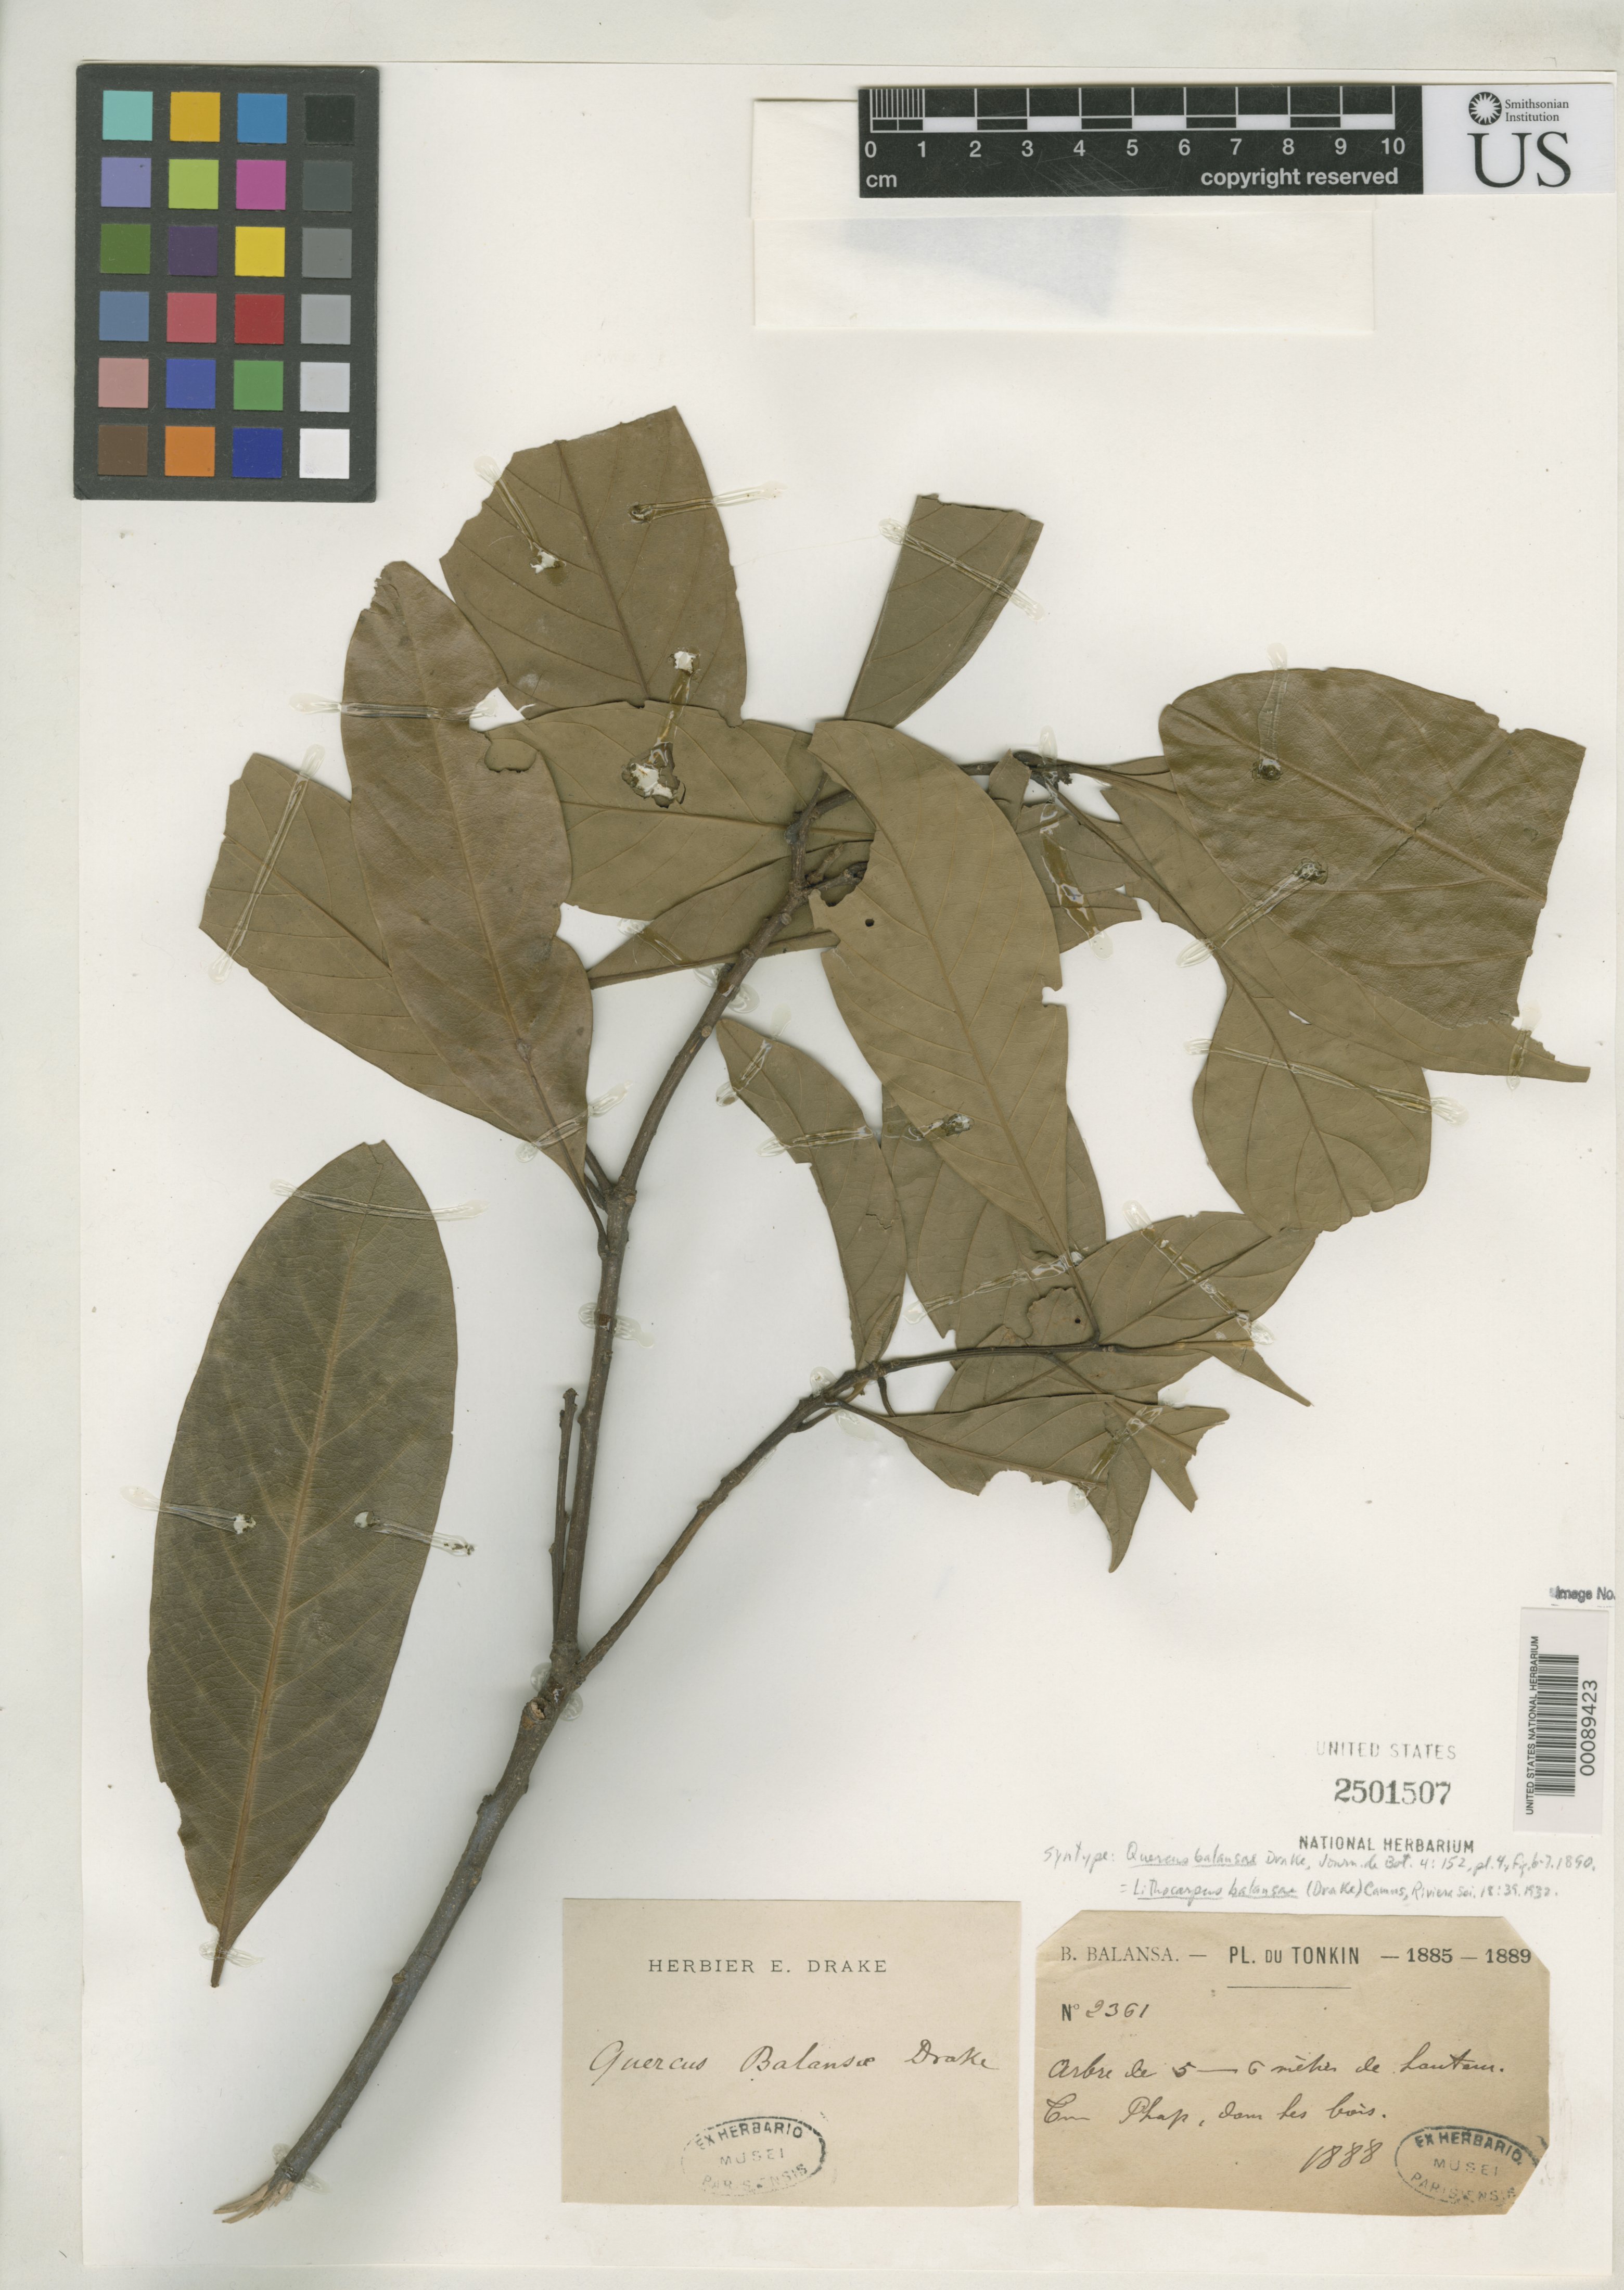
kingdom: Plantae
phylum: Tracheophyta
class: Magnoliopsida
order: Fagales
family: Fagaceae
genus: Quercus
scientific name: Quercus balansae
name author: Drake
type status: Syntype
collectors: B. Balansa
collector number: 2361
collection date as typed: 1888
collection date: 1888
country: Vietnam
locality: Tonkin.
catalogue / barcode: US 2501507